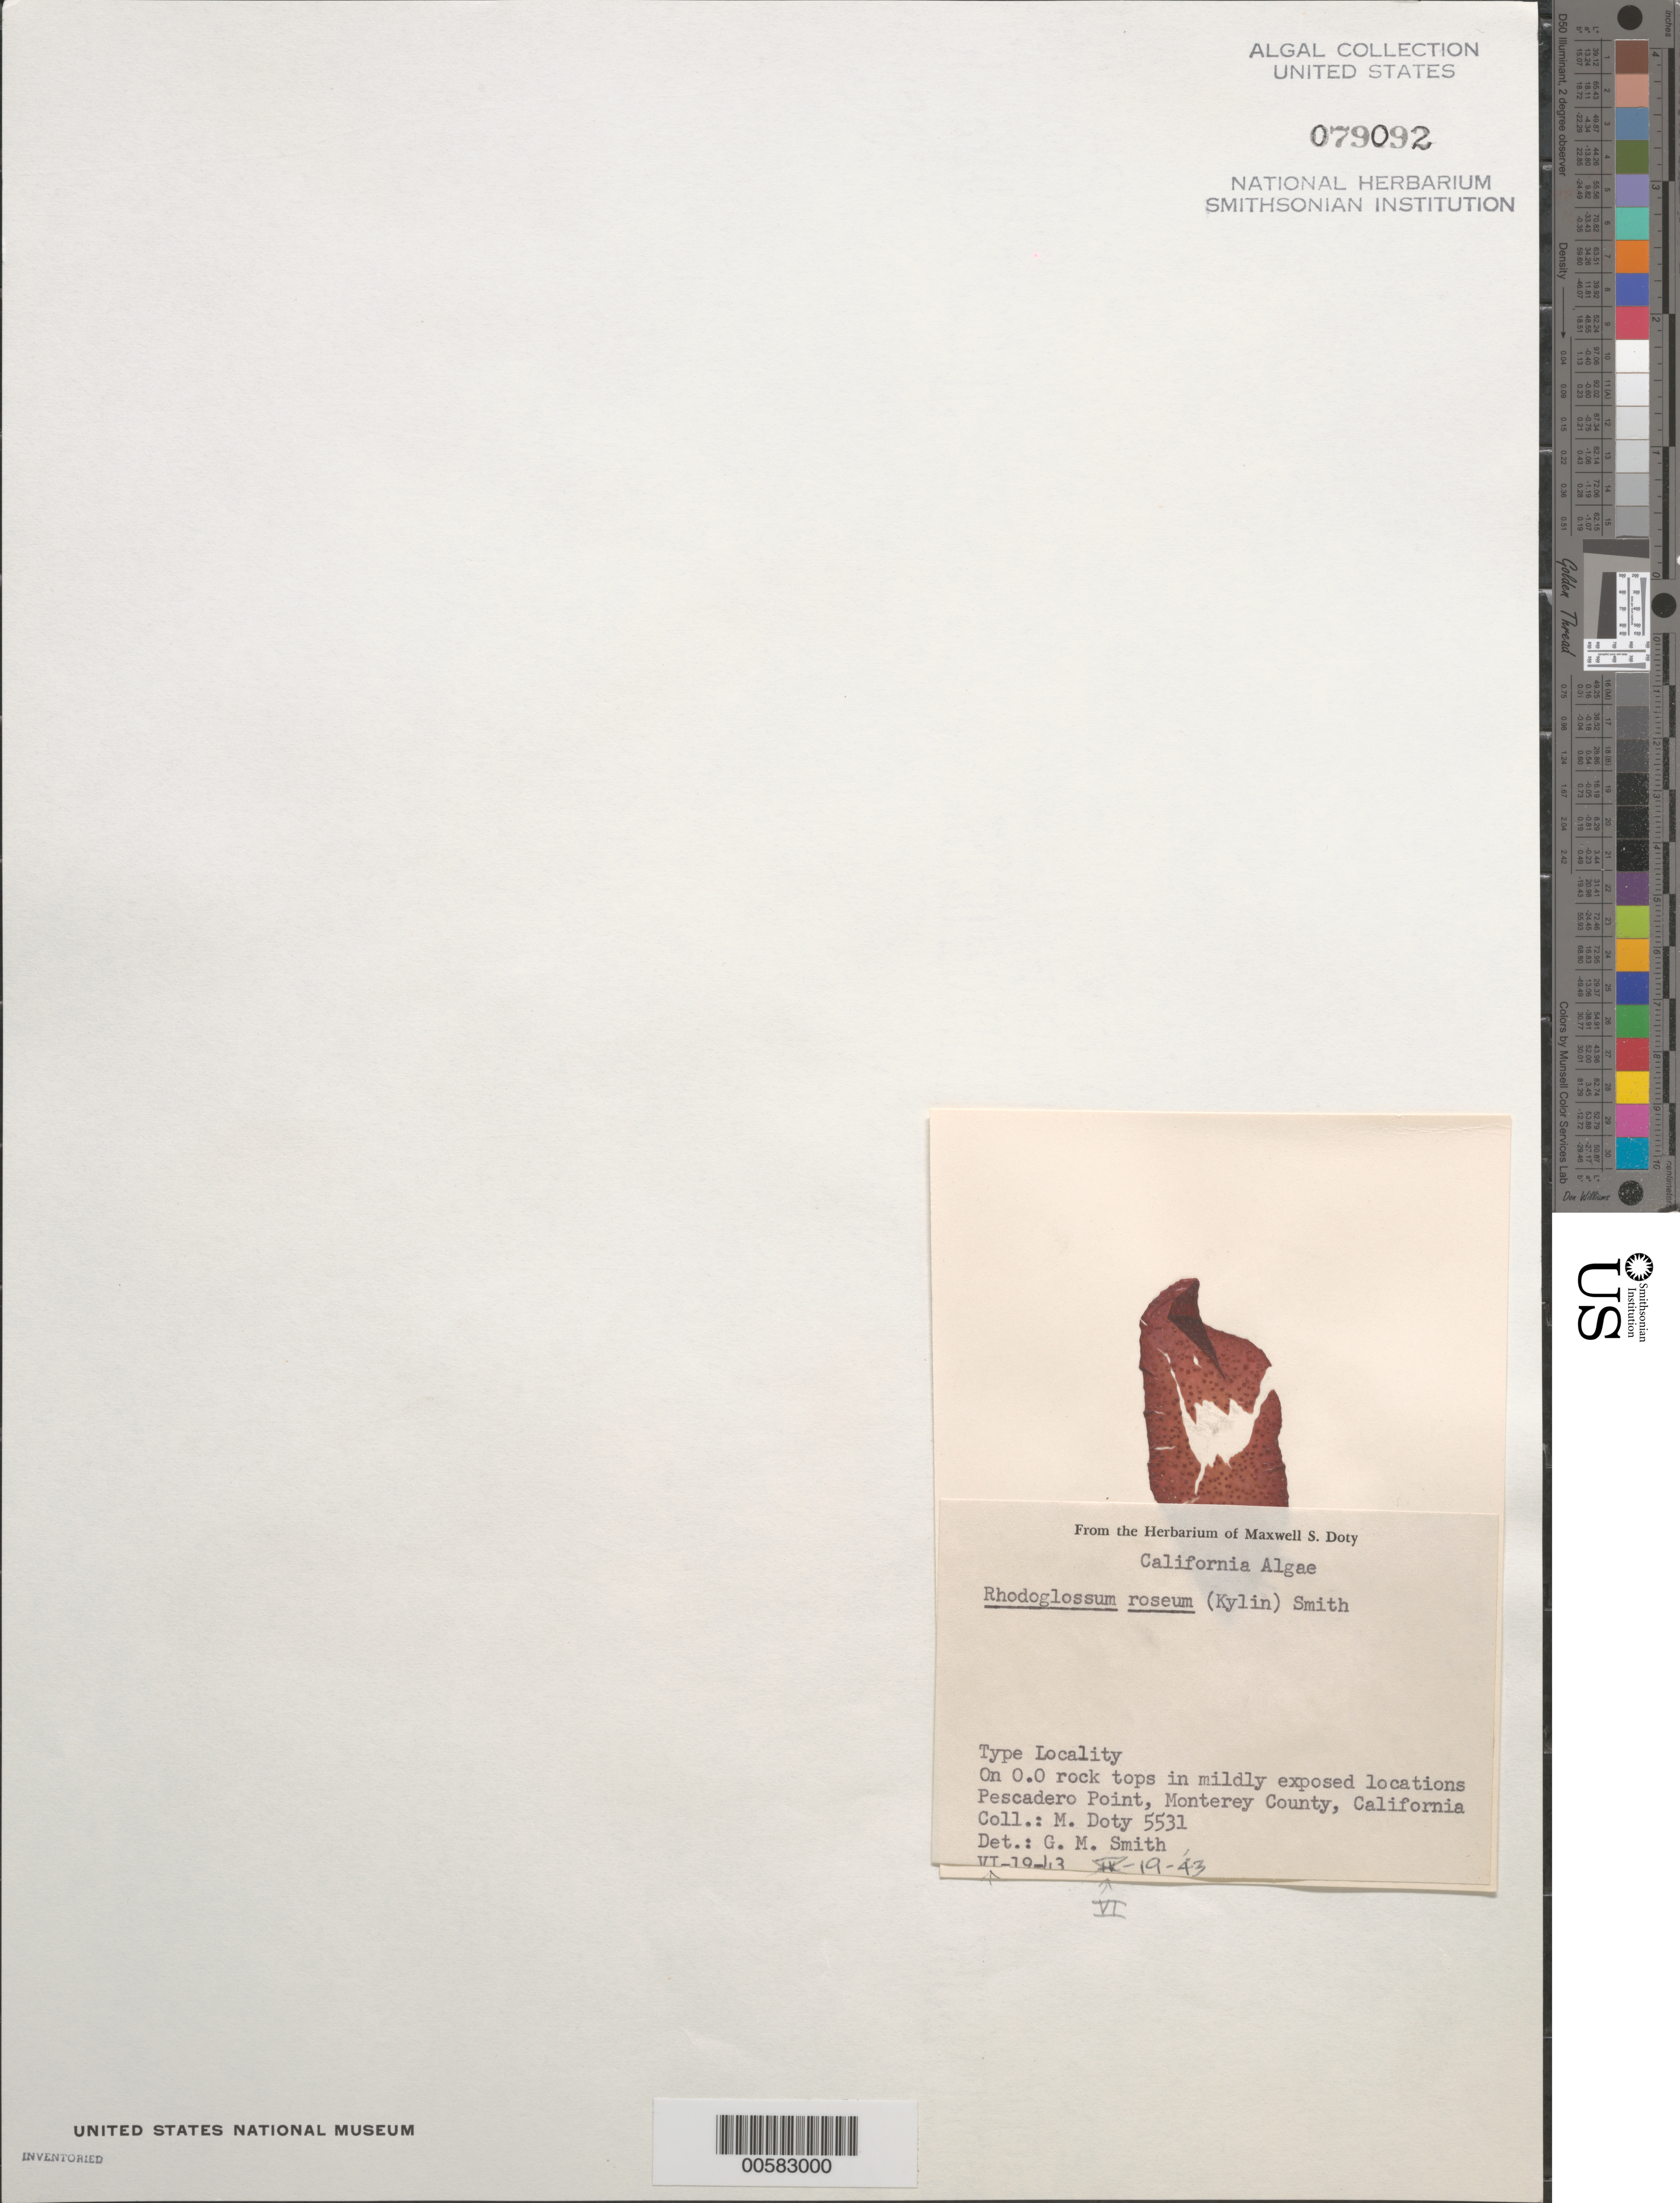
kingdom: Plantae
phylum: Rhodophyta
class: Florideophyceae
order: Gigartinales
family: Gigartinaceae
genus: Mazzaella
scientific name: Mazzaella rosea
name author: (Kylin) Fredericq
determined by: Algae name updating Project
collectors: M. S. Doty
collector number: MSD 5531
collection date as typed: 19 Jun 1943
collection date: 1943-06-19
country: United States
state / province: California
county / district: Monterey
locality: Pescadero Point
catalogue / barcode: US 79092